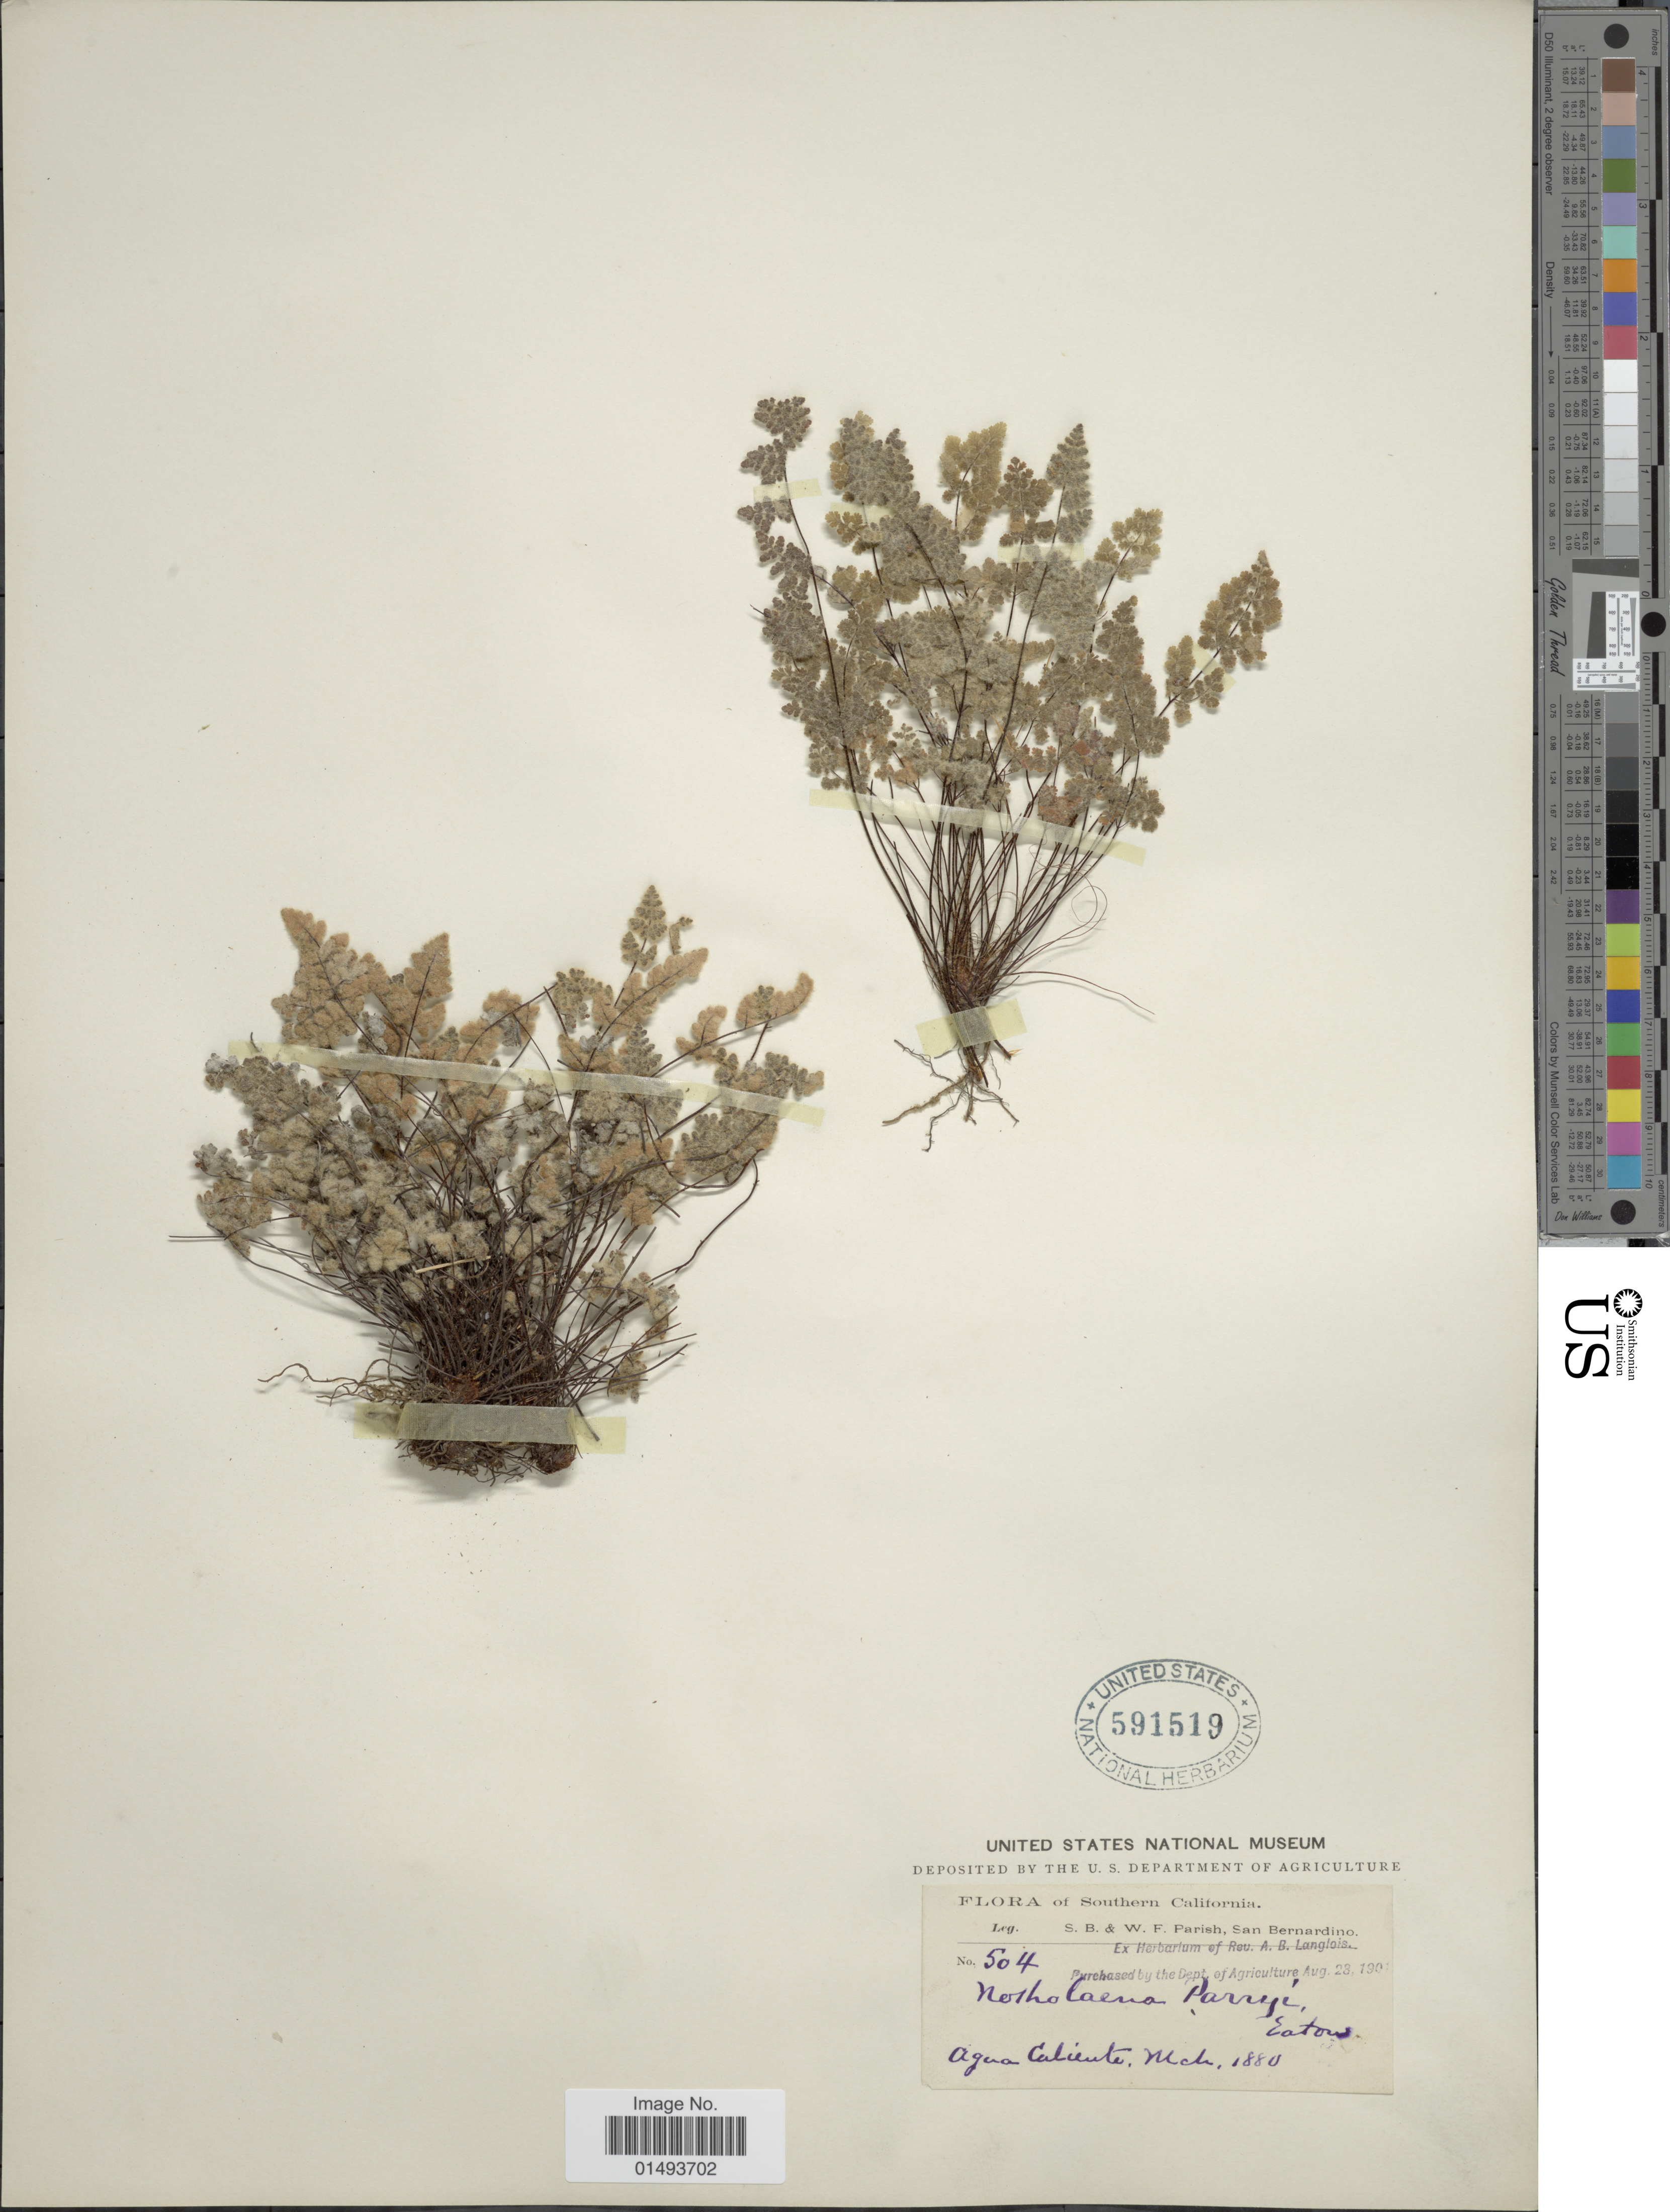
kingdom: Plantae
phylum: Tracheophyta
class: Polypodiopsida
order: Polypodiales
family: Pteridaceae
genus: Myriopteris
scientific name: Myriopteris parryi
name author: (D.C. Eaton) Grusz & Windham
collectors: S. B. Parish & W. F. Parish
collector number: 504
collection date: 1880-03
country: United States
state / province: California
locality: Plants of Southern California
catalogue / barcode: US 591519